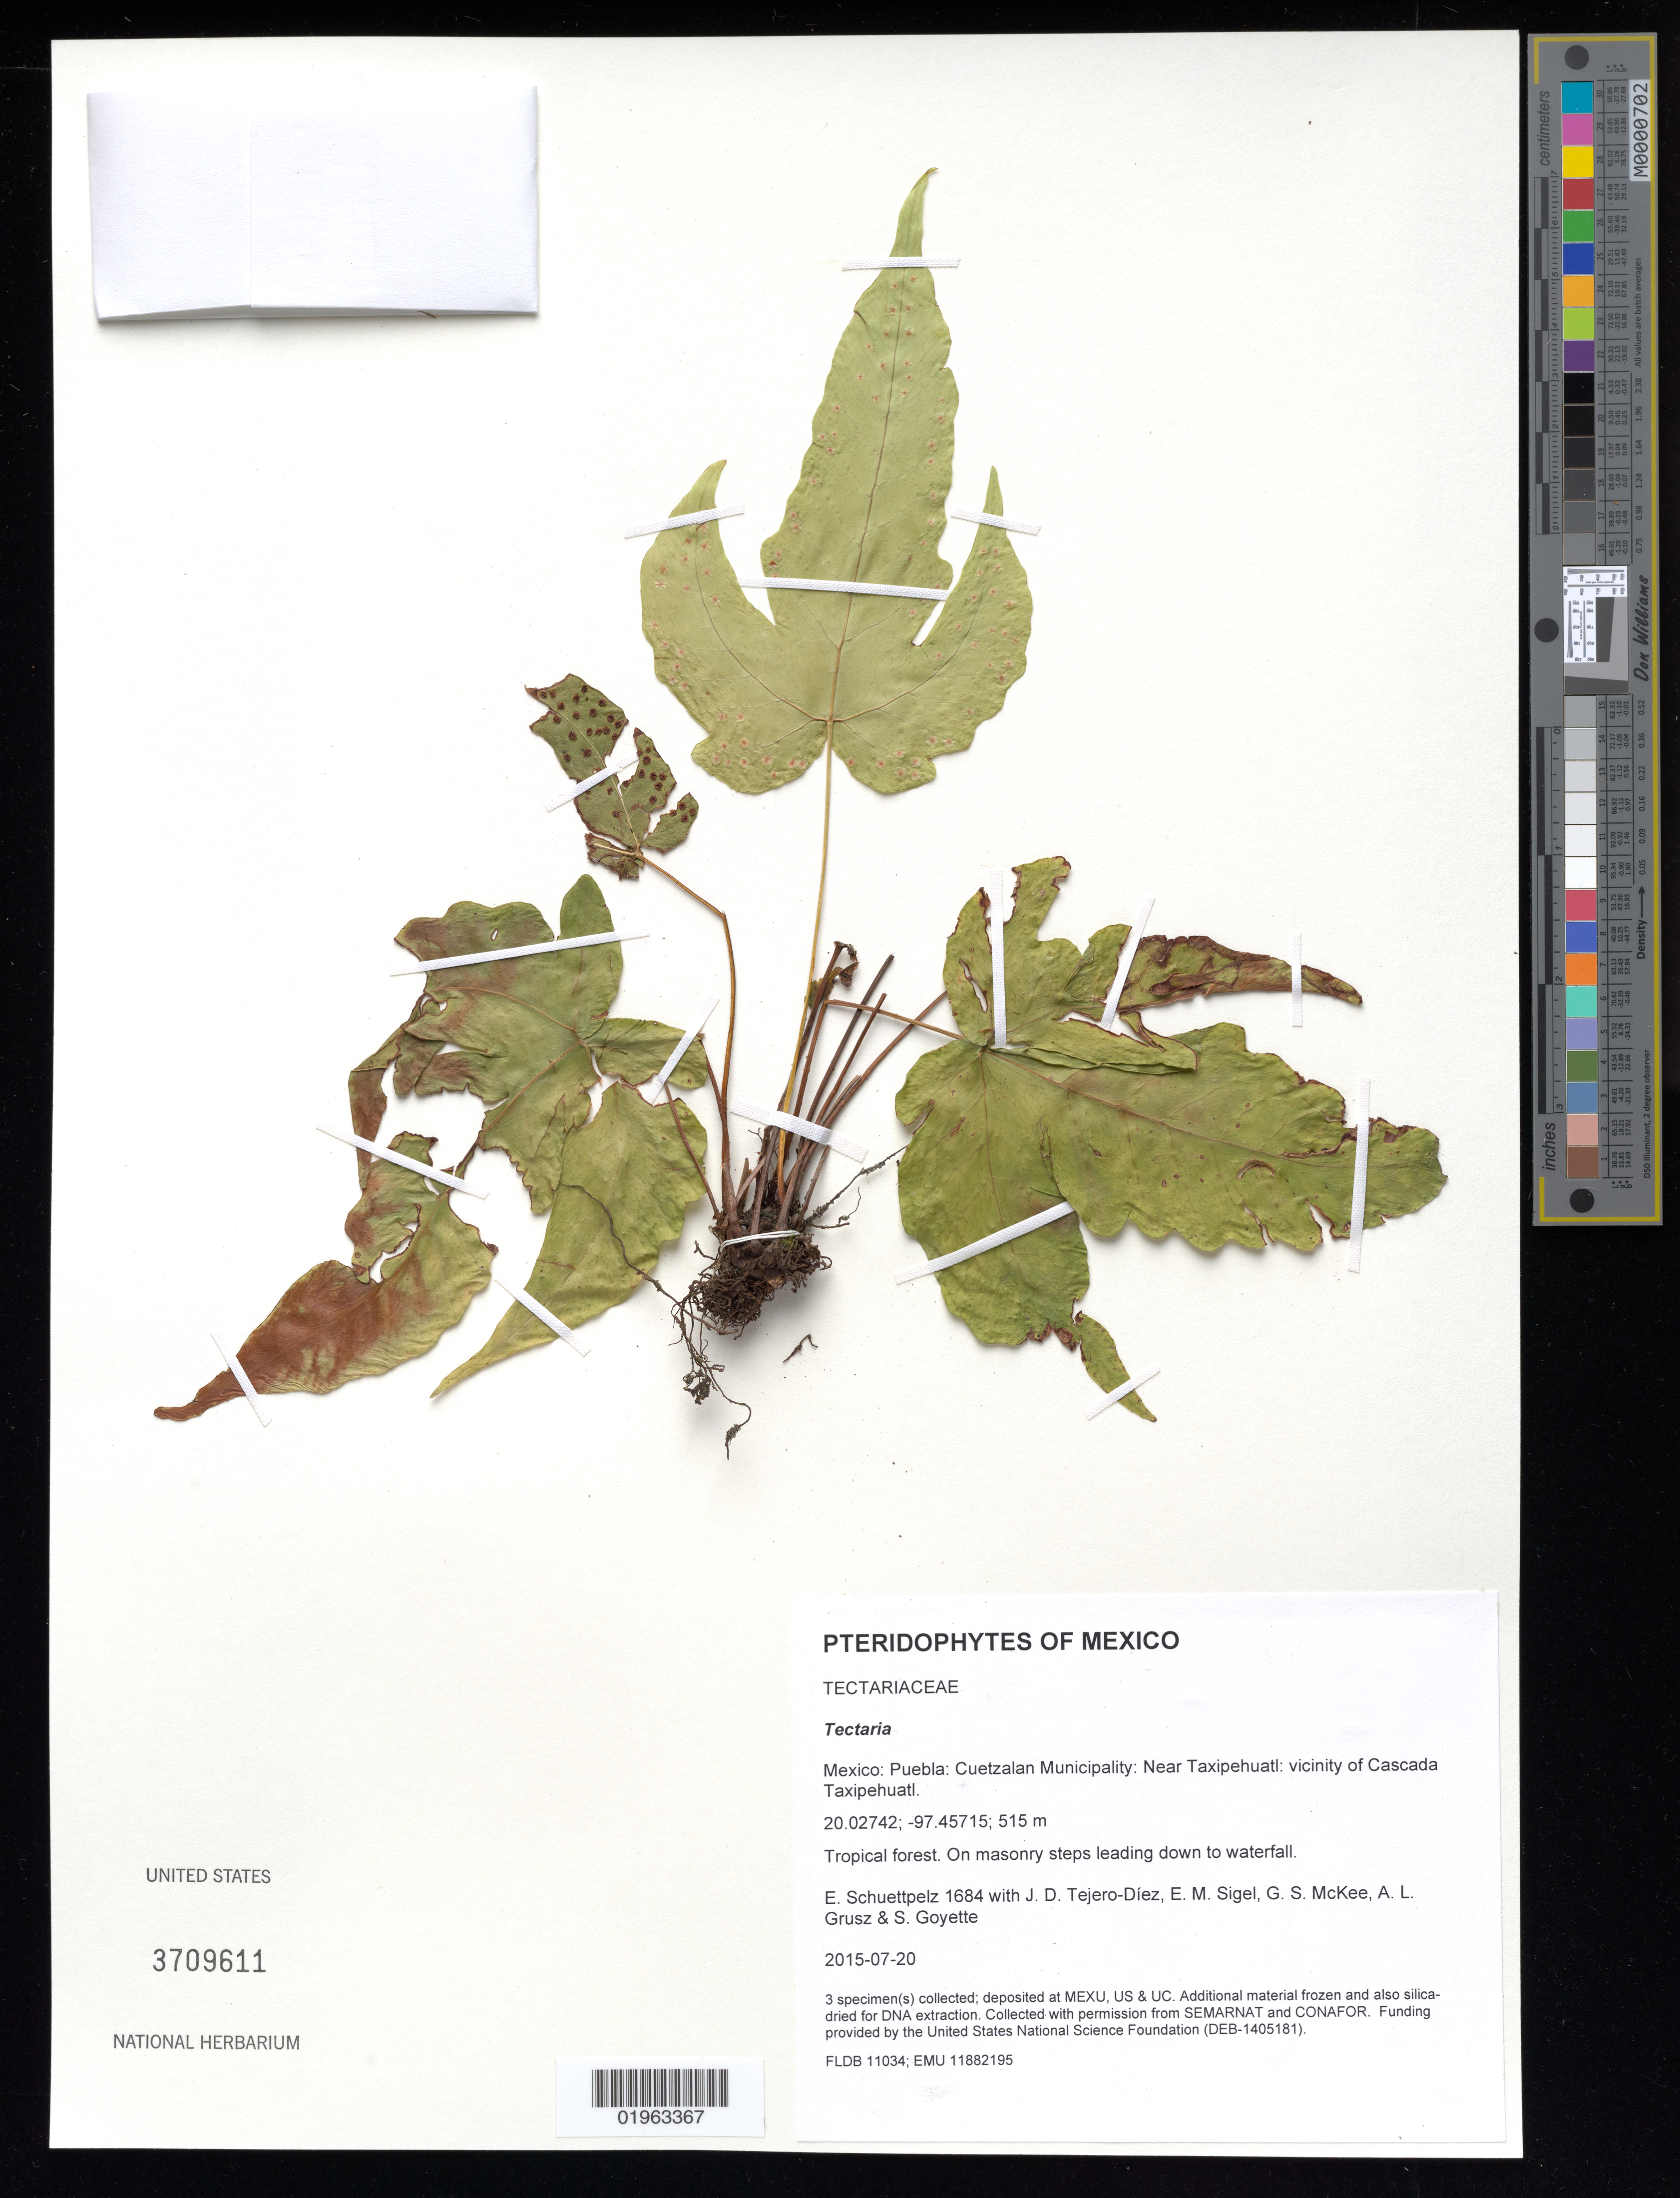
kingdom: Plantae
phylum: Tracheophyta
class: Polypodiopsida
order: Polypodiales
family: Tectariaceae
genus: Tectaria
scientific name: Tectaria sp.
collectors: E. Schuettpelz, D. Tejero-Díez, E. M. Sigel, G. S. McKee & A. Grusz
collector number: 1684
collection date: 2015-07-20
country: Mexico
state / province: Puebla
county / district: Cuetzalan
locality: Near Taxipehuatl: vicinity of Cascada Taxipehuatl.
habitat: Tropical forest.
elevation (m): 515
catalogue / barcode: US 3709611